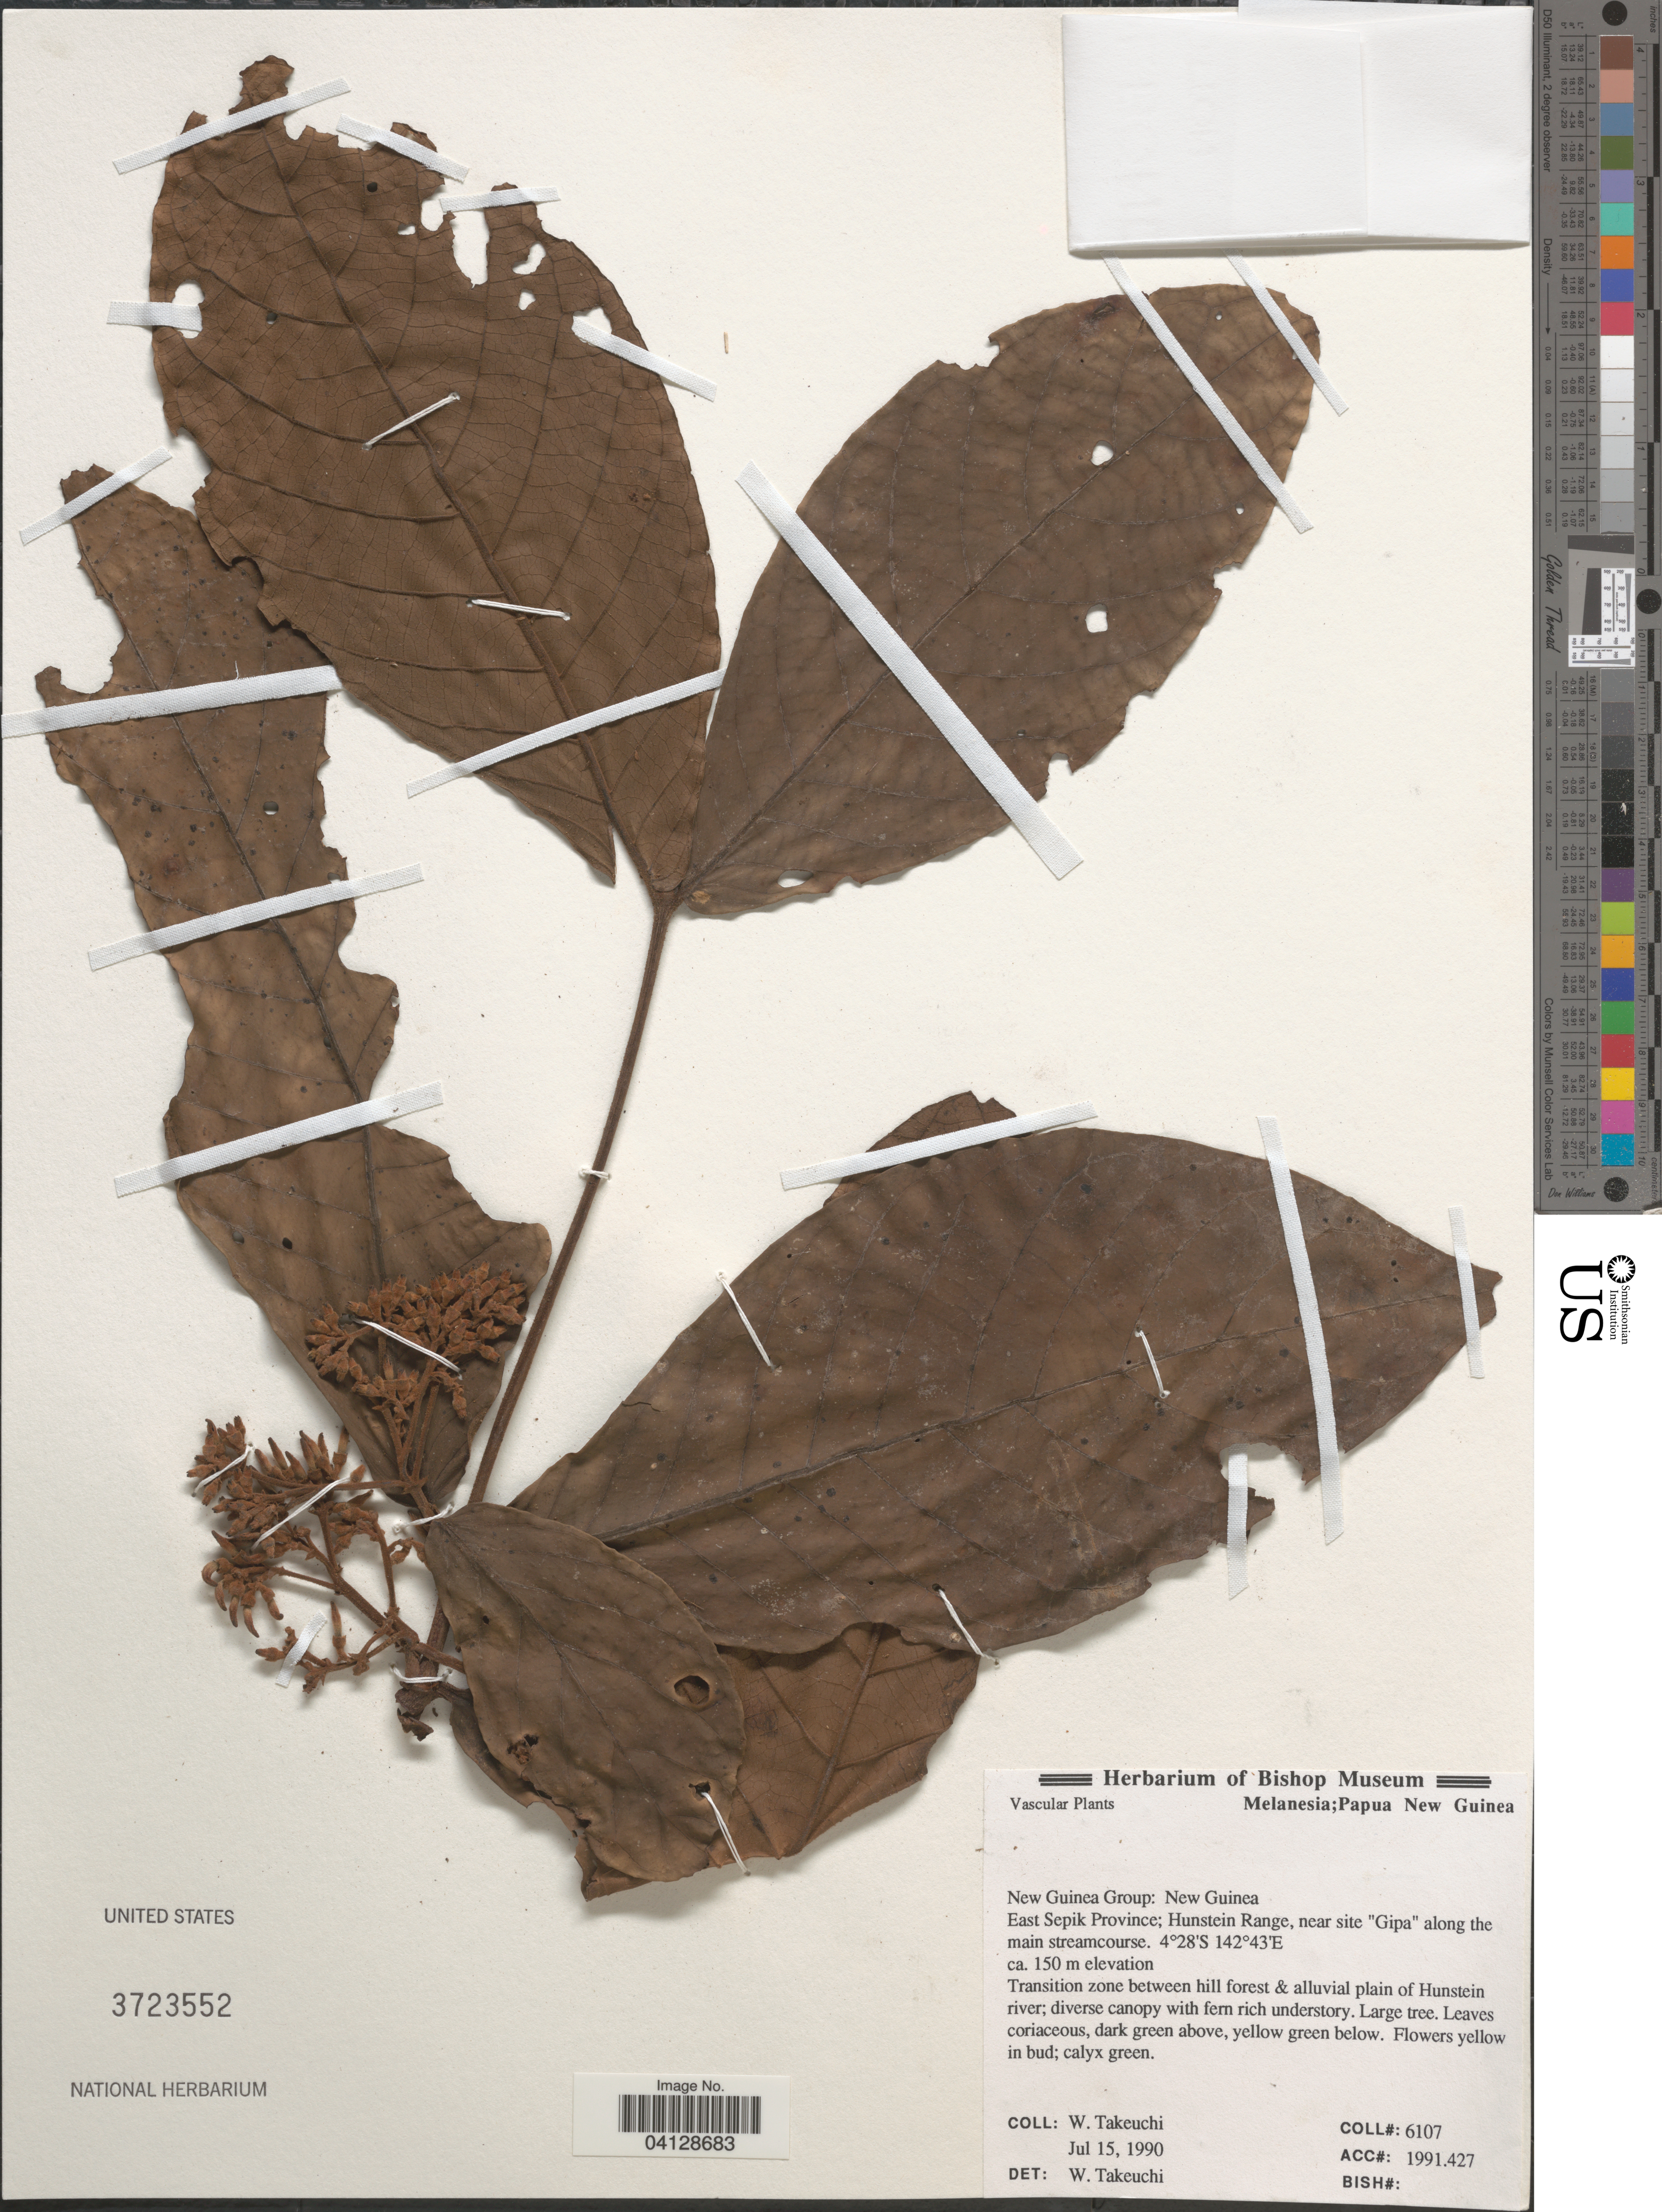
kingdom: Plantae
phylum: Tracheophyta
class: Magnoliopsida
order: Gentianales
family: Rubiaceae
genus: Rothmannia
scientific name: Rothmannia sp.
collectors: W. Takeuchi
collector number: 6107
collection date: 1990-07-15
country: Papua New Guinea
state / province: East Sepik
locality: Melanesia. New Guinea Group: New Guinea. Hunstein Range, near site "Gipa" along the main streamcourse.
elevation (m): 150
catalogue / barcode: US 3723552